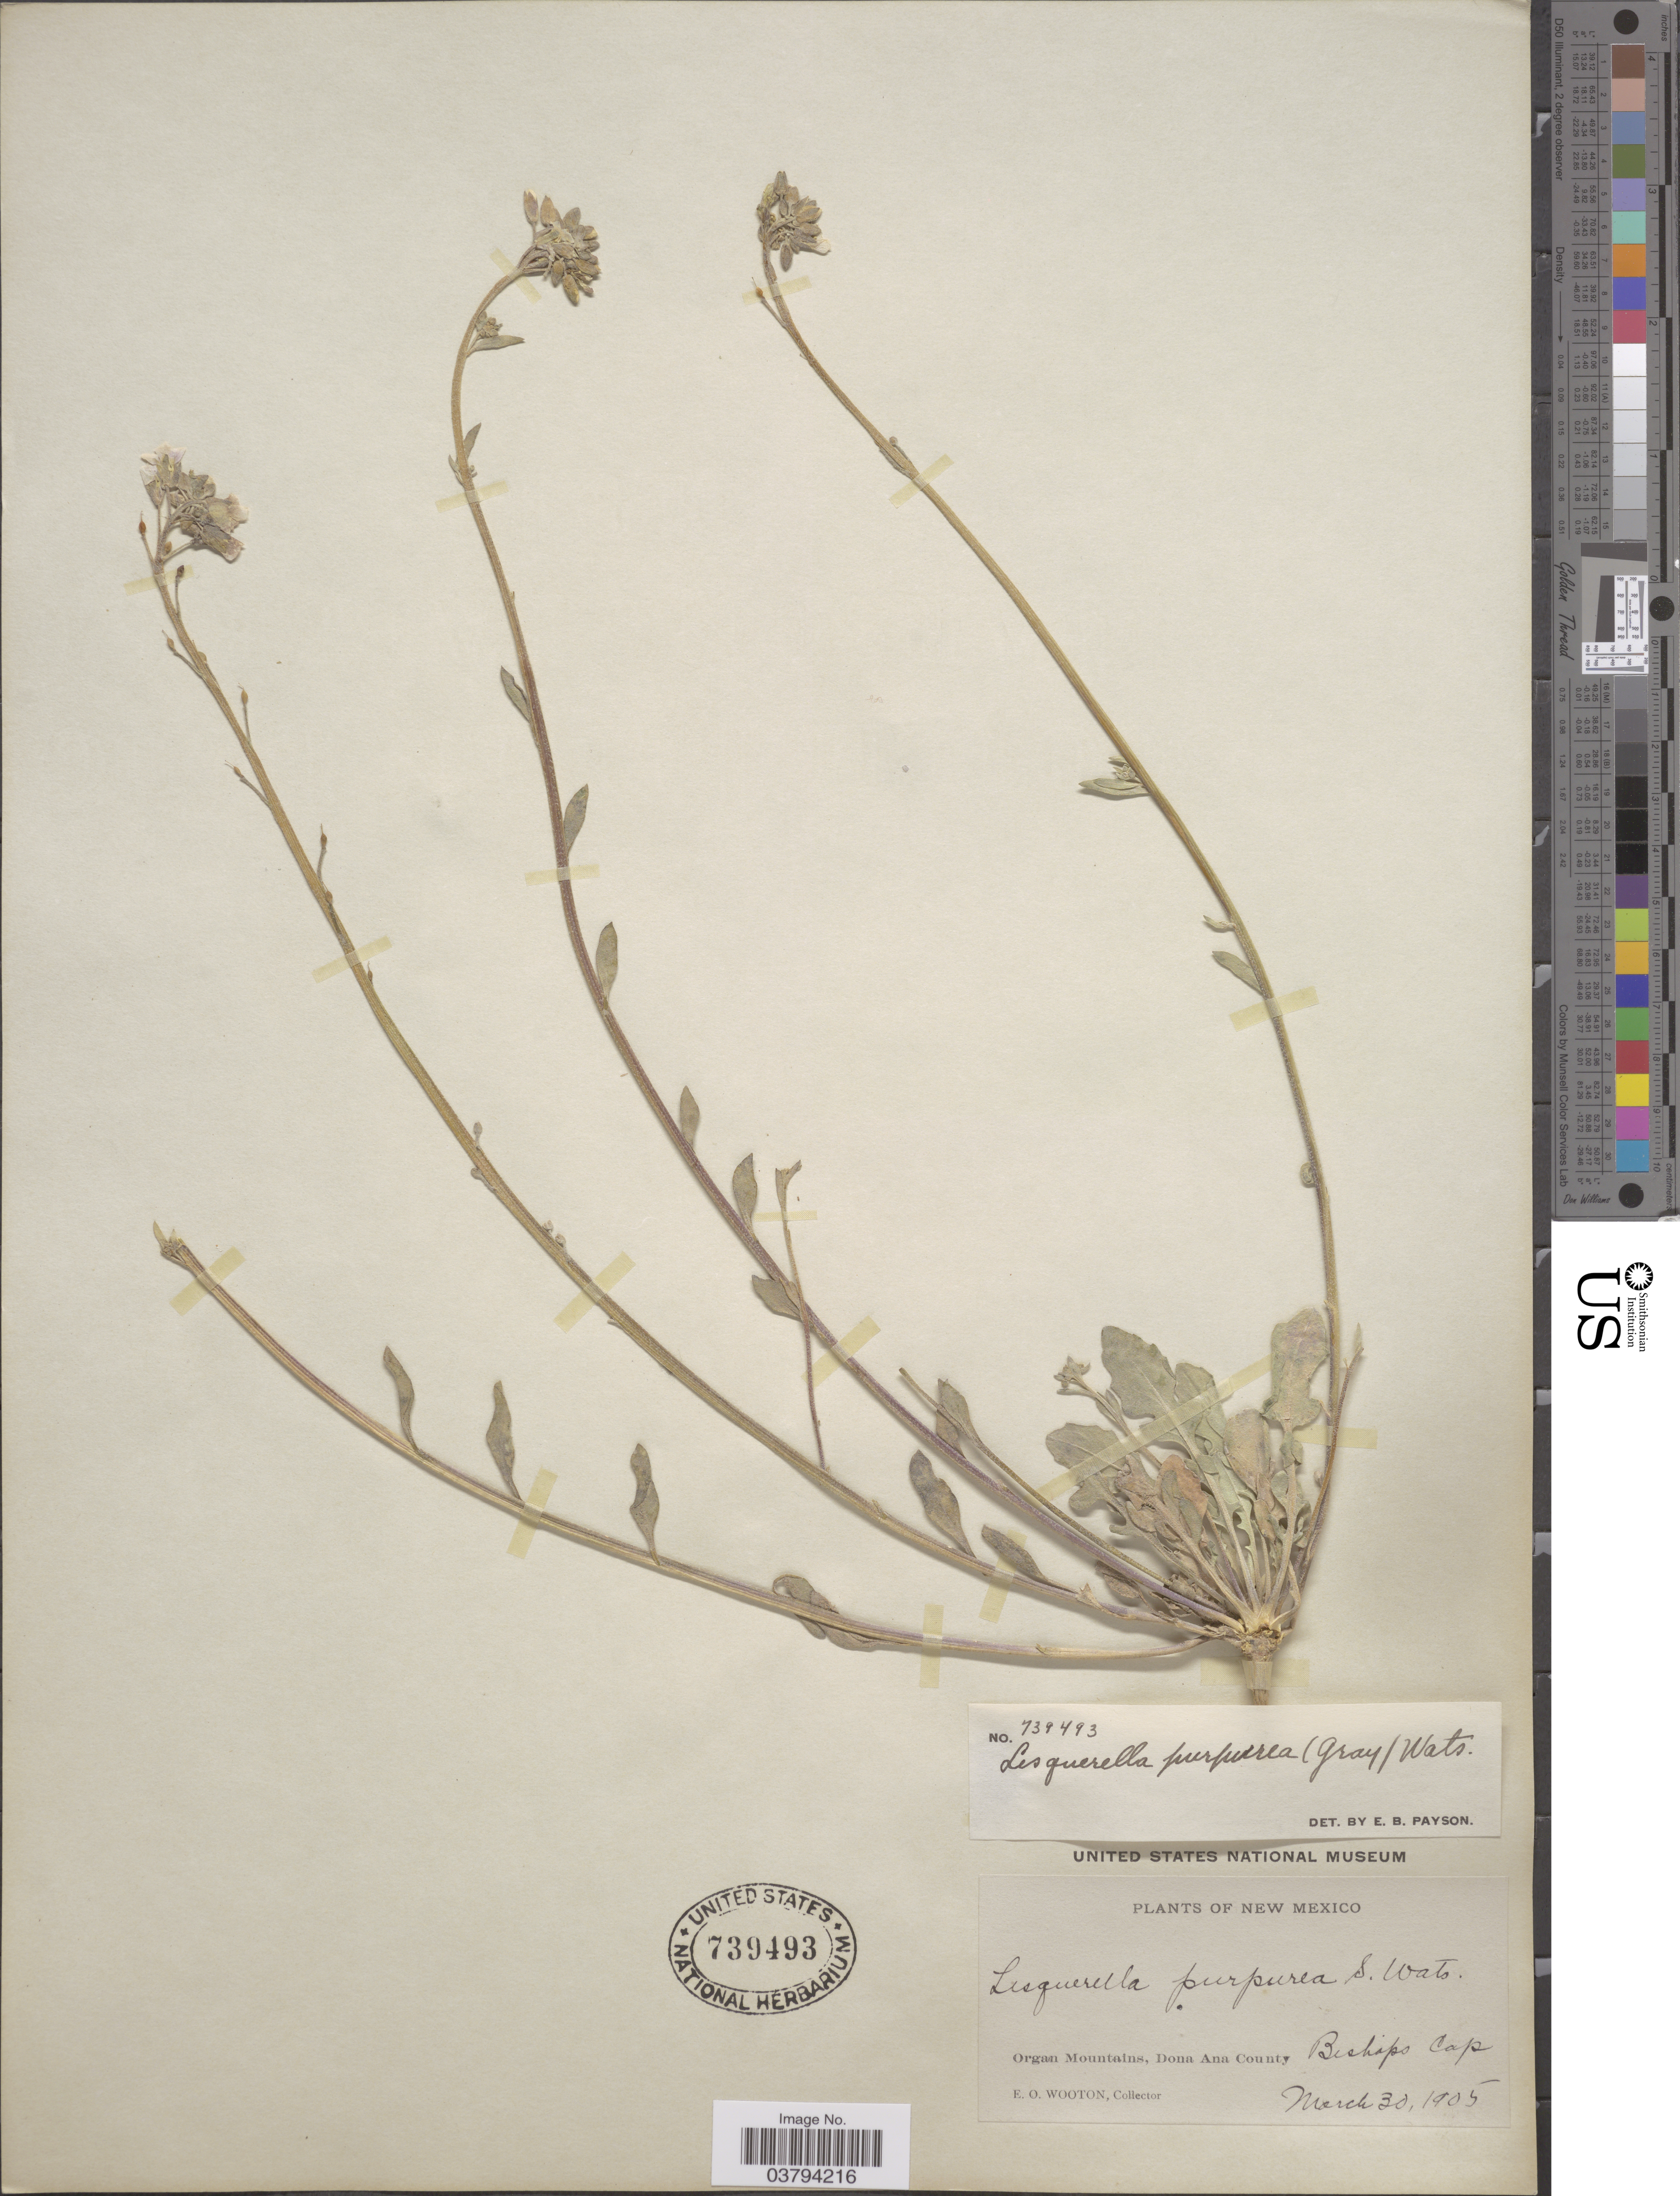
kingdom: Plantae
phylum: Tracheophyta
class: Magnoliopsida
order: Brassicales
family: Brassicaceae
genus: Lesquerella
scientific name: Lesquerella purpurea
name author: (A. Gray) S. Watson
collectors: E. O. Wooton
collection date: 1905-03-30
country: United States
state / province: New Mexico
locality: Organ Mountains, Dona Ana County. Bishops Cap.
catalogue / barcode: US 739493